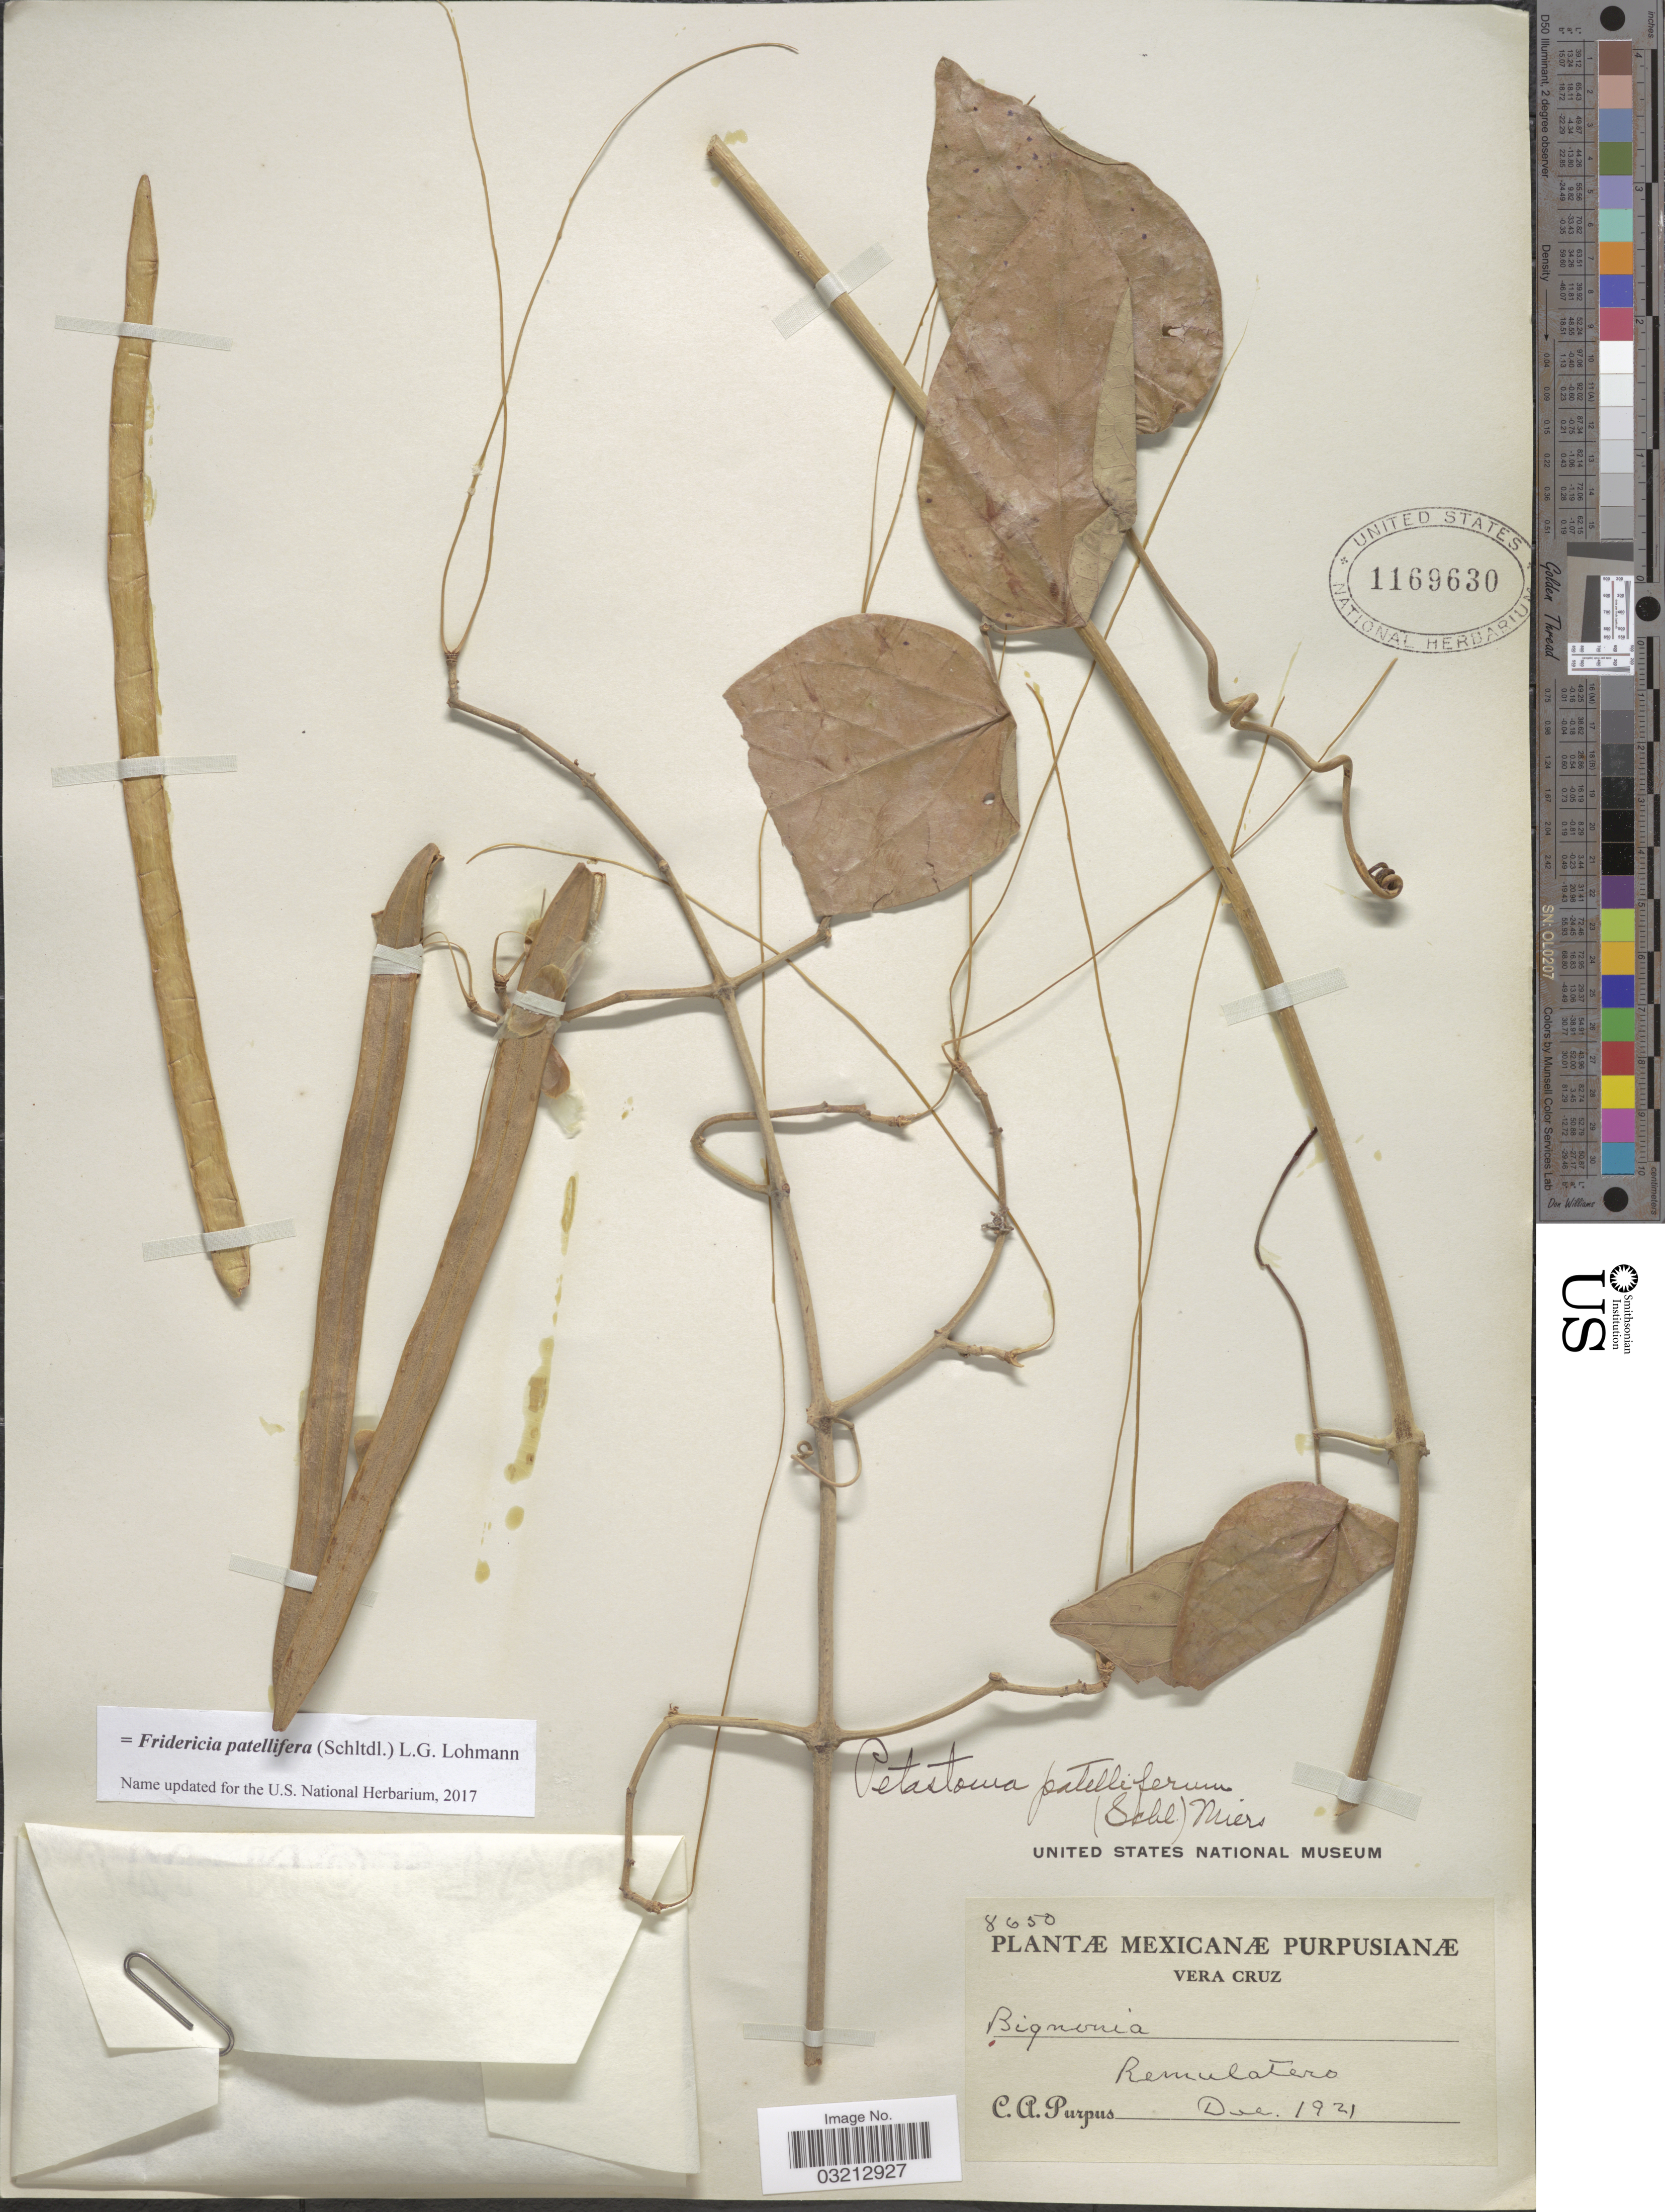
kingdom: Plantae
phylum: Tracheophyta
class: Magnoliopsida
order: Lamiales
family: Bignoniaceae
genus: Fridericia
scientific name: Fridericia patellifera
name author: (Schltdl.) L.G. Lohmann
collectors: C. A. Purpus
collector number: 8650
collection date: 1921-12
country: Mexico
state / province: Veracruz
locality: Vera Cruz. Remulatero.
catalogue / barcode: US 1169630